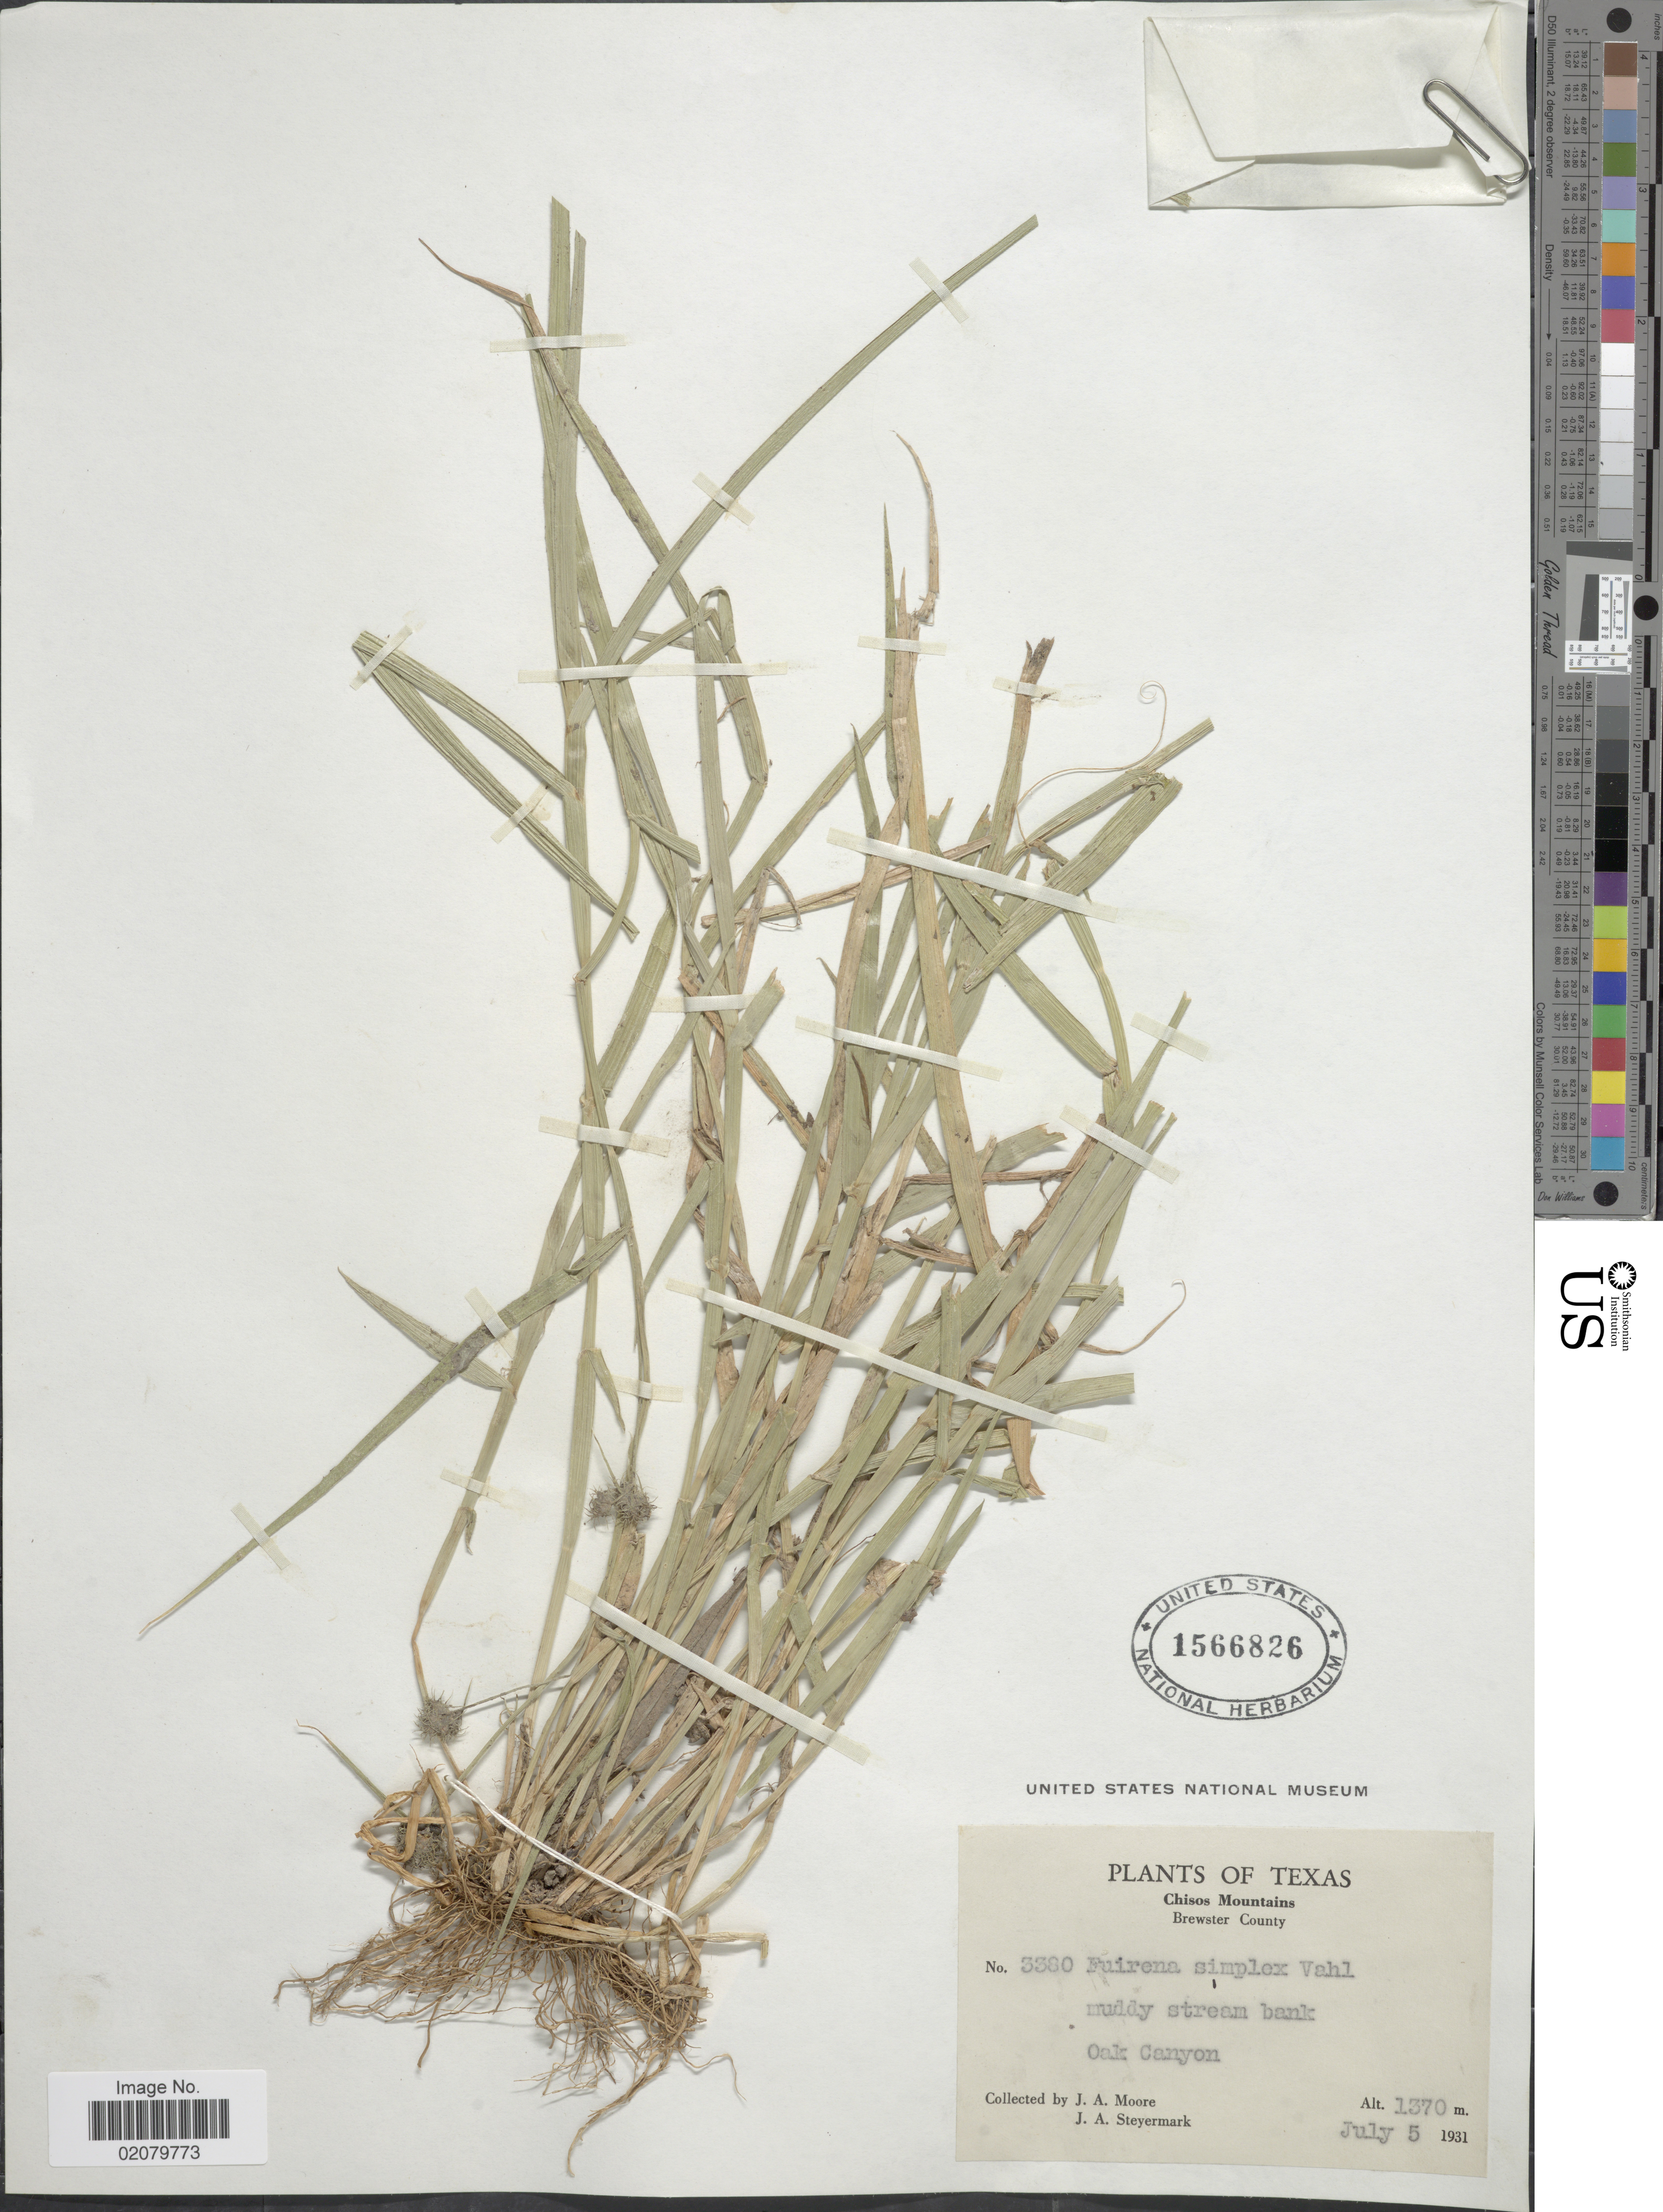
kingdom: Plantae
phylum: Tracheophyta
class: Liliopsida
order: Poales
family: Cyperaceae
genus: Fuirena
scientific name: Fuirena simplex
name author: Vahl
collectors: J. A. Moore & J. Steyermark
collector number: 3380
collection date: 1931-07-05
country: United States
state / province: Texas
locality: Chisos Mountains, Brewster County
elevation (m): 1370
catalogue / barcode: US 1566826